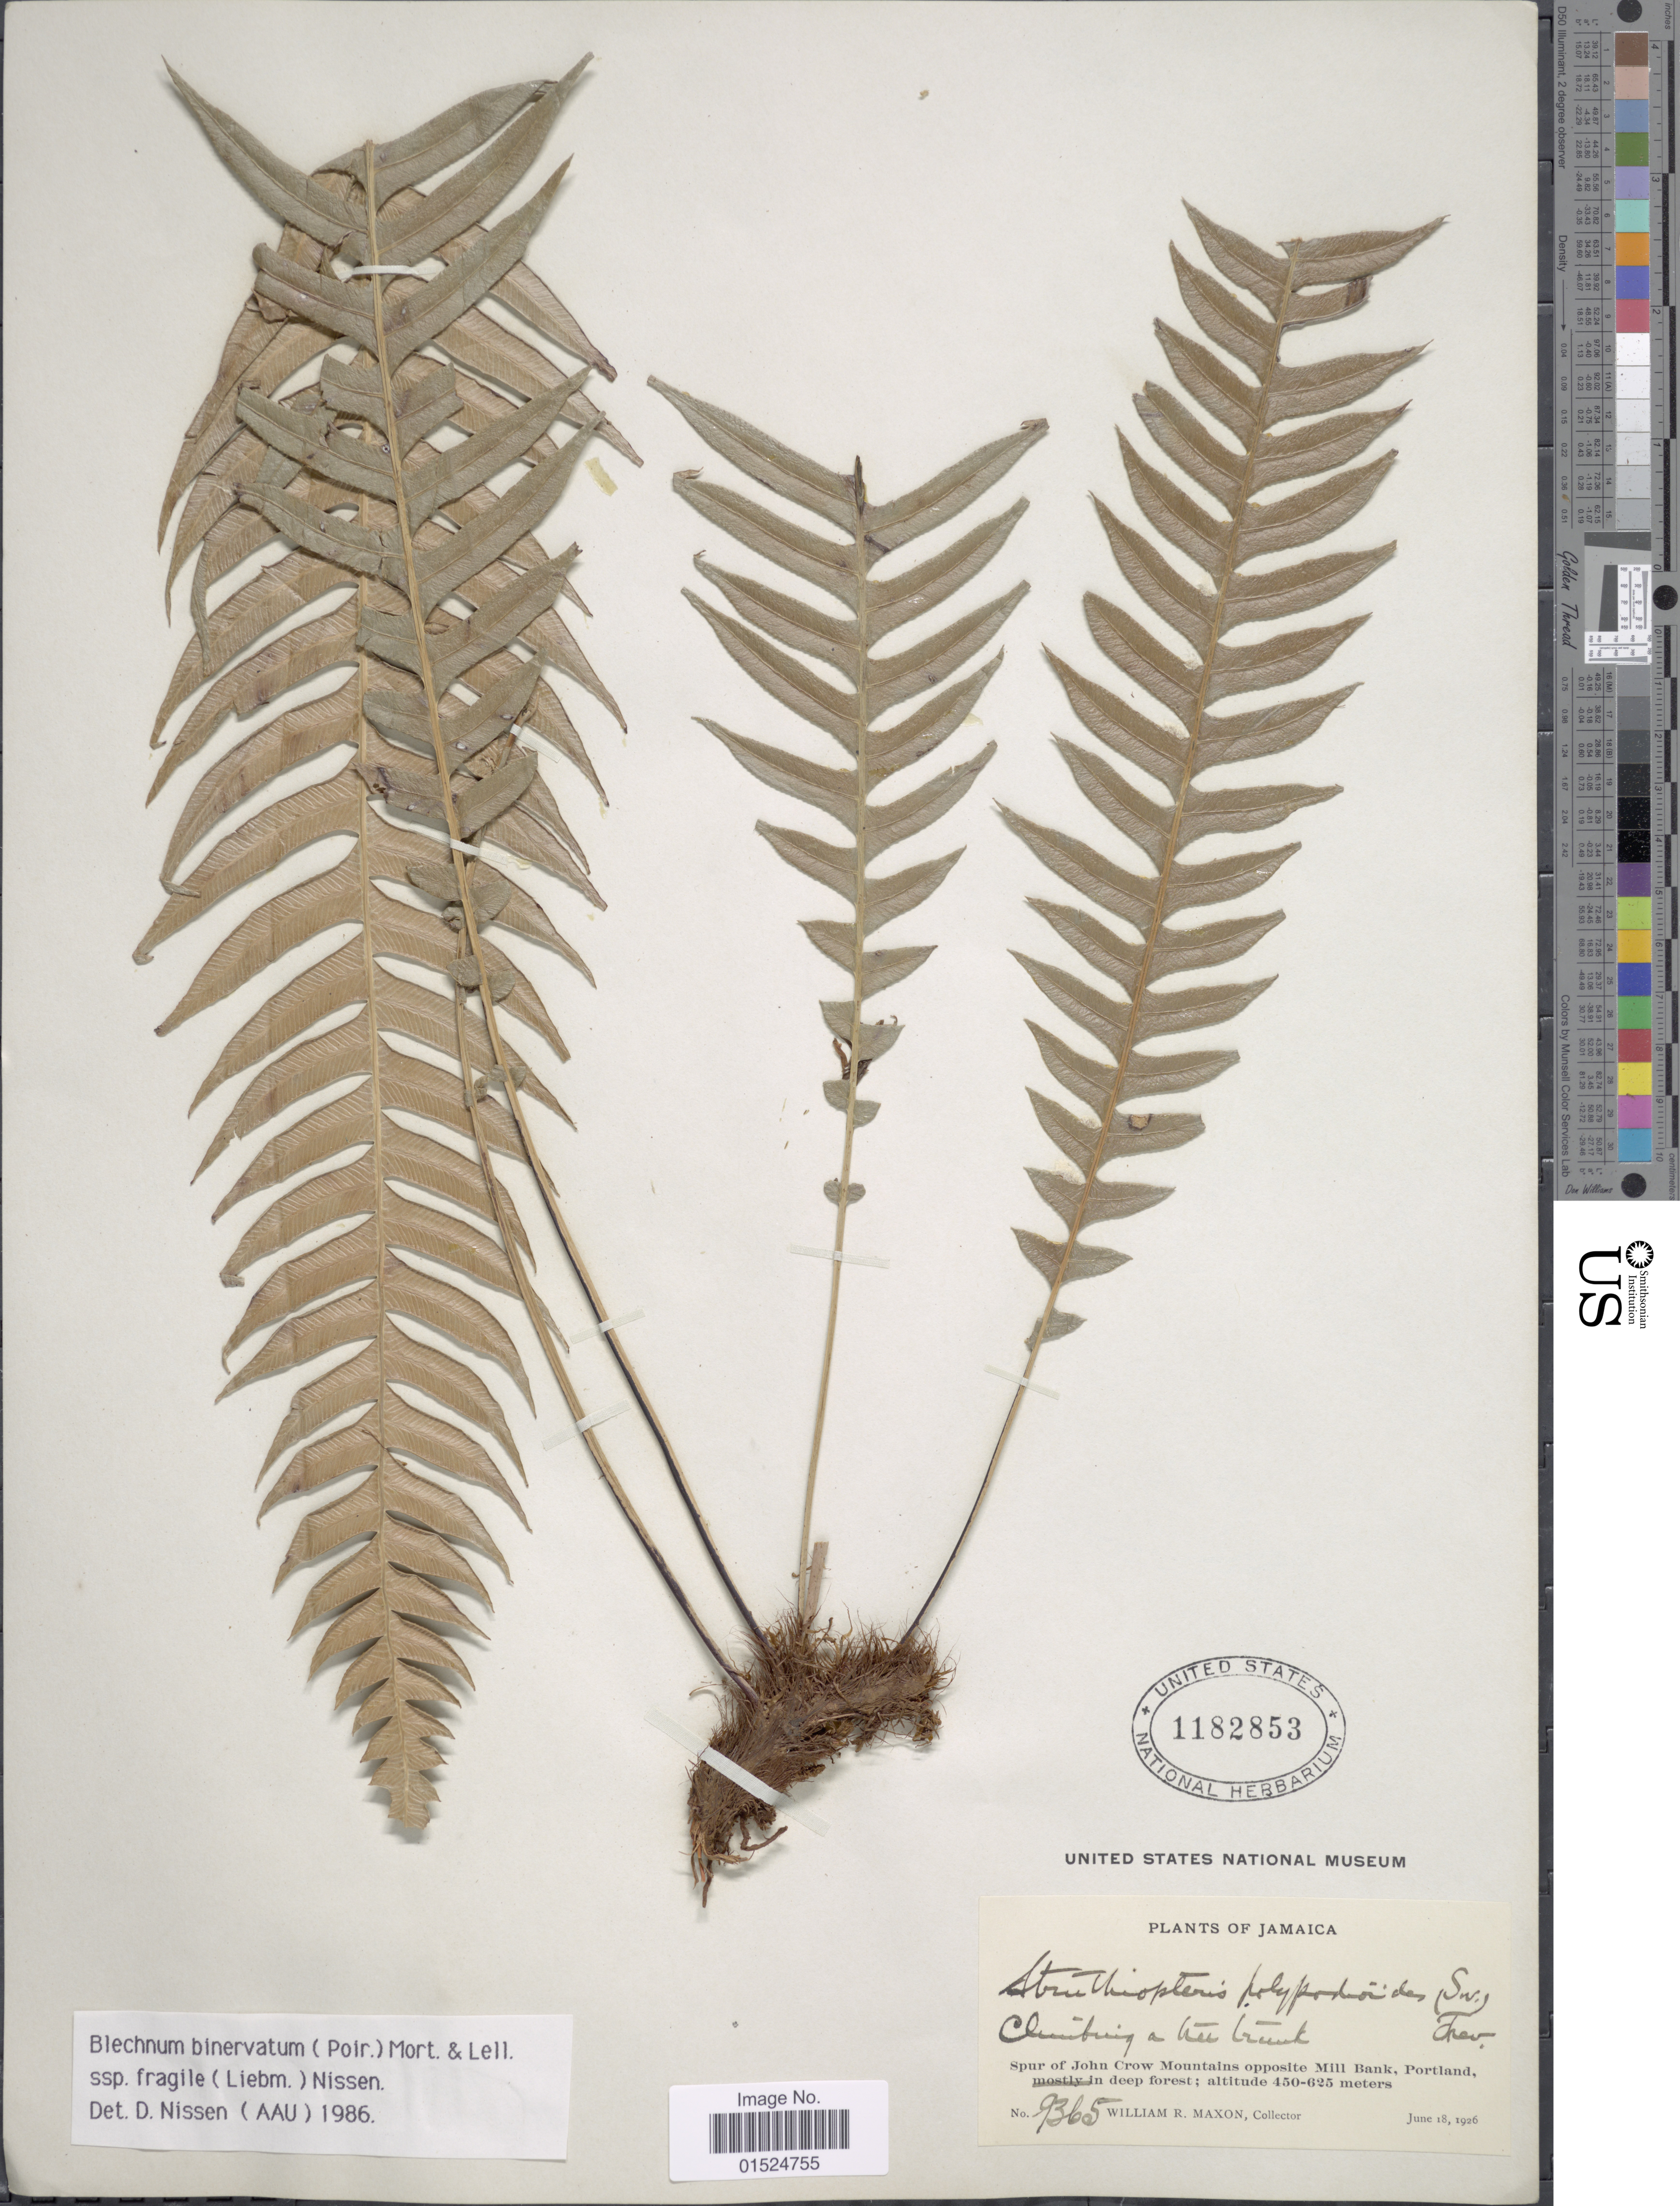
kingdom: Plantae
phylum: Tracheophyta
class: Polypodiopsida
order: Polypodiales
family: Blechnaceae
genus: Blechnum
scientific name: Blechnum fragile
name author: (Liebm.) C.V. Morton & Lellinger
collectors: W. R. Maxon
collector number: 9365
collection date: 1926-06-18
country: Jamaica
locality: Spur of John Crow Mountains opposite Mill Bank, Portland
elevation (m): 450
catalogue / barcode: US 1182853